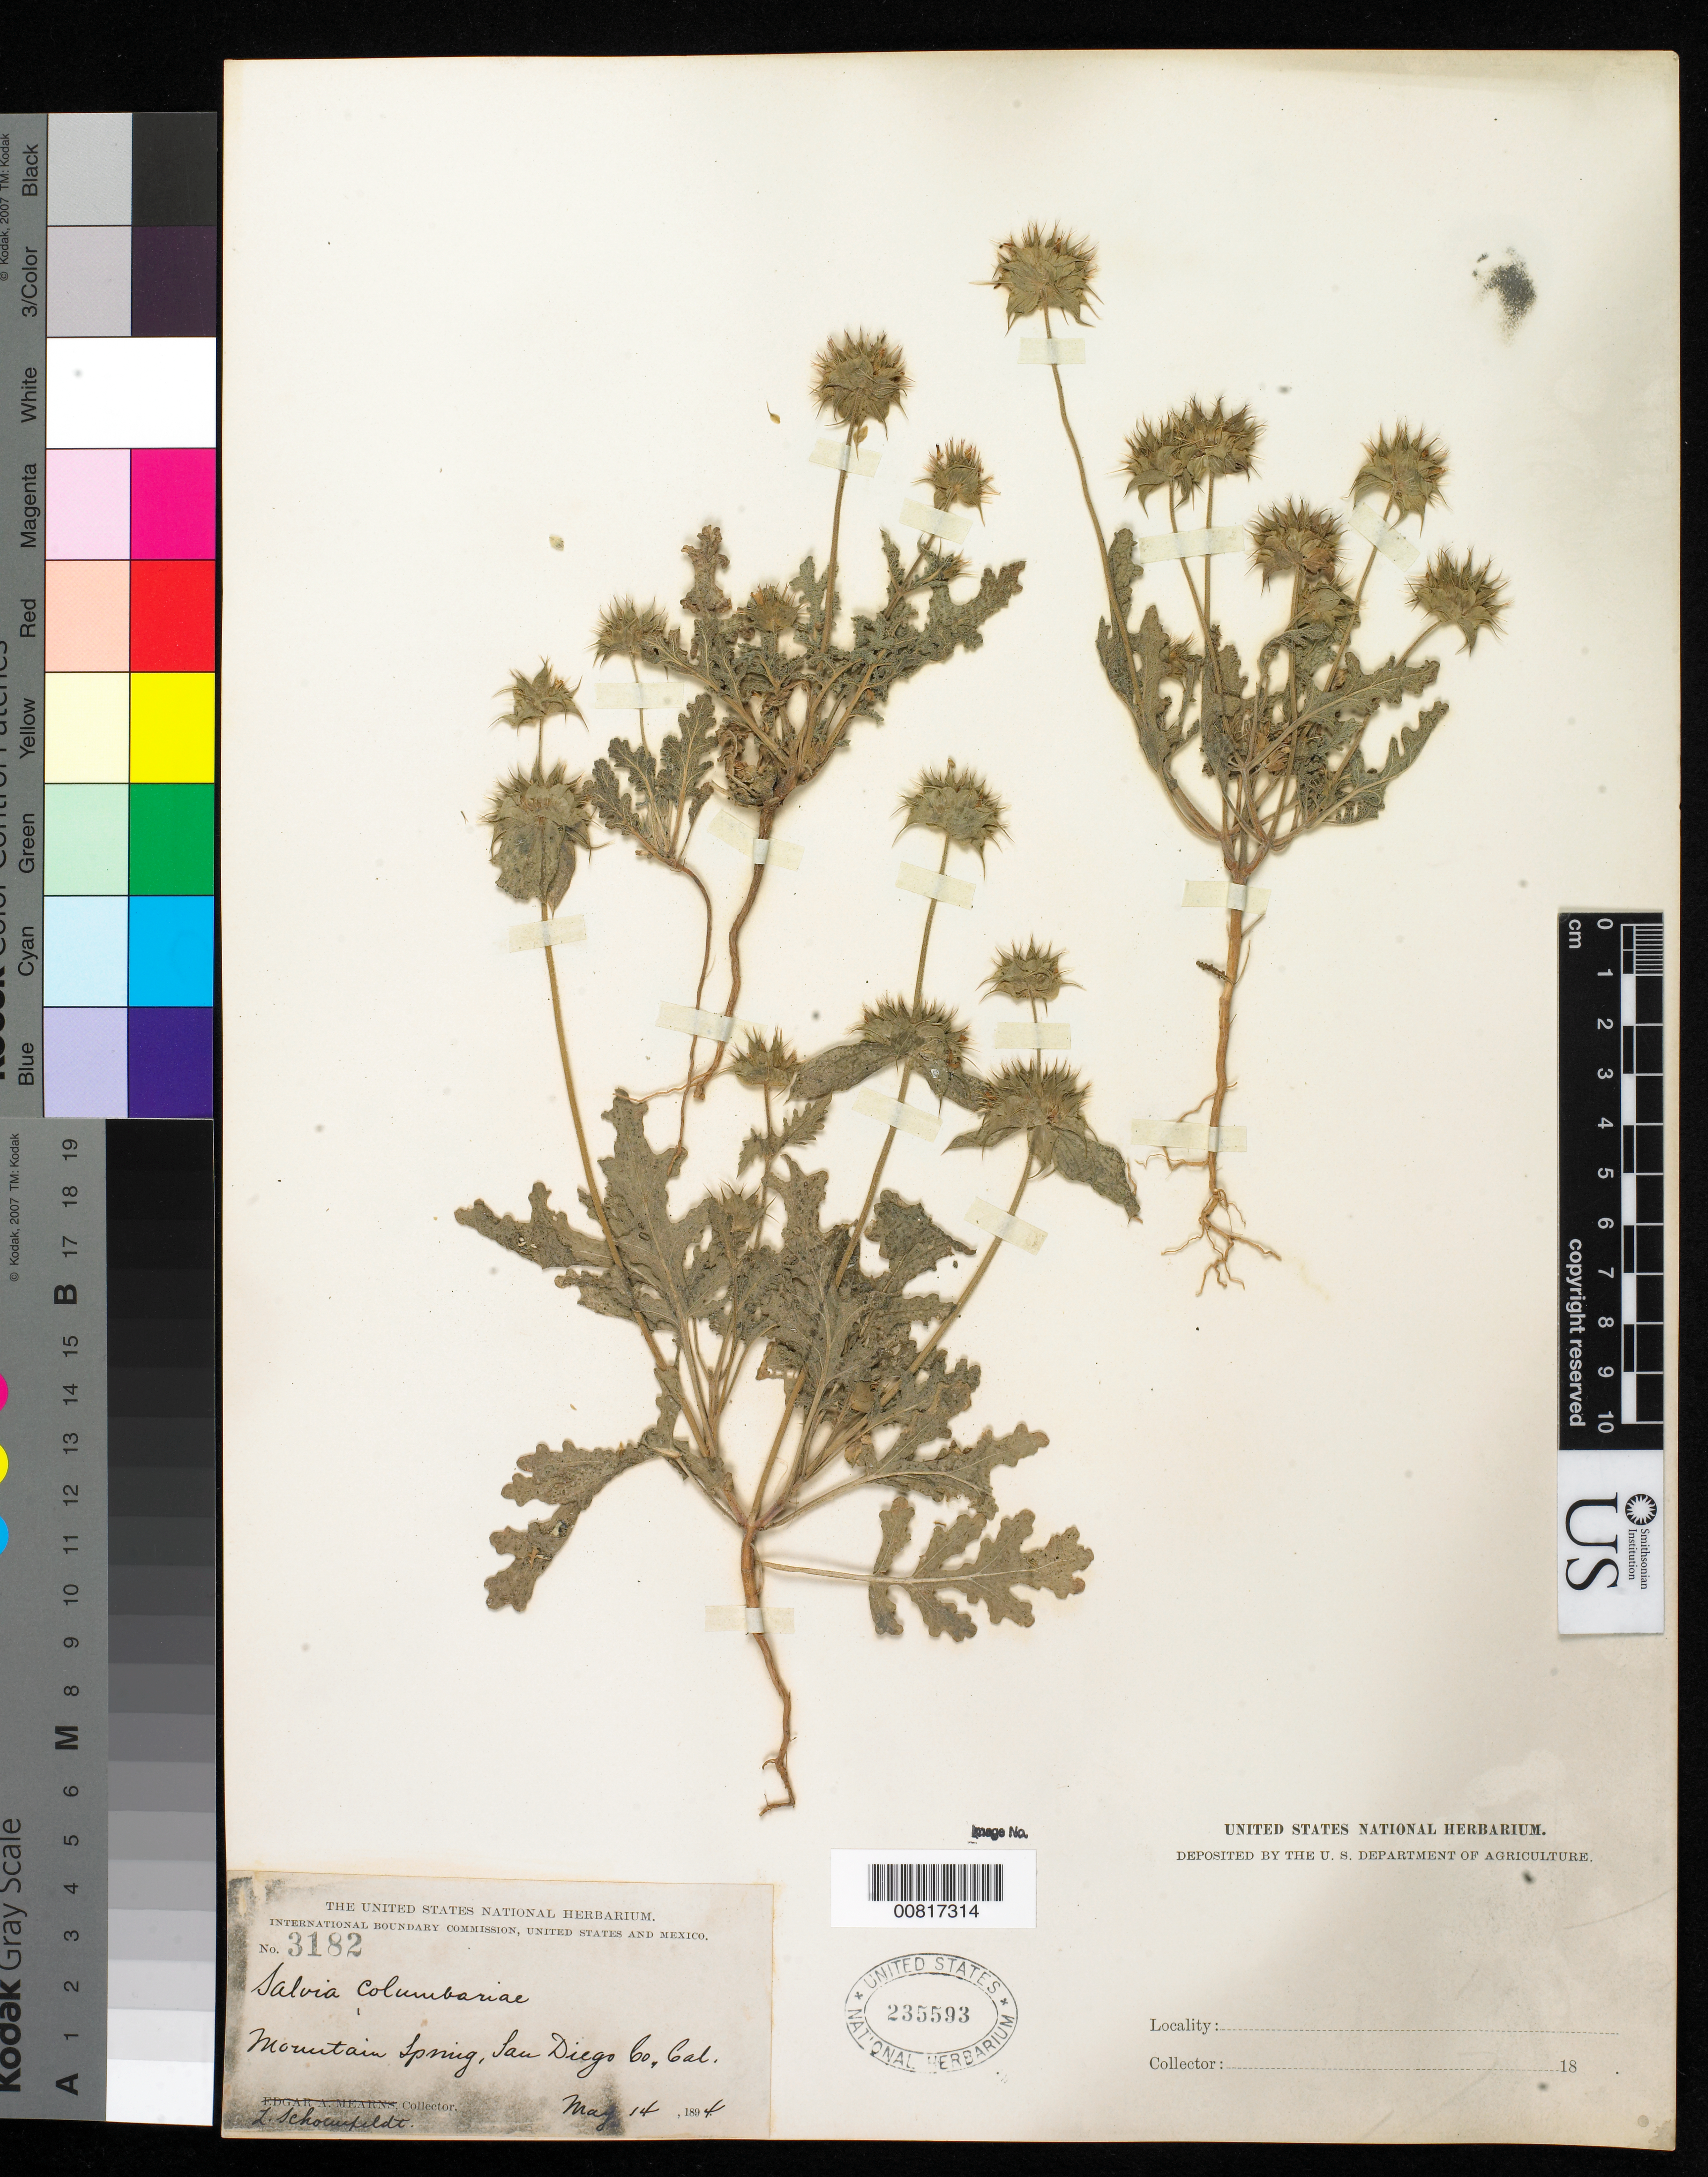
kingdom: Plantae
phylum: Tracheophyta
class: Magnoliopsida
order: Lamiales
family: Lamiaceae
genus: Salvia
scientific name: Salvia columbariae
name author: Benth.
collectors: L. Schoenfeldt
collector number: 3182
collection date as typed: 14 May 1894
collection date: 1894-05-14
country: United States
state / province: California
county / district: San Diego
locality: Mountain Spring, San Diego County, California.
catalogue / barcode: US 235593